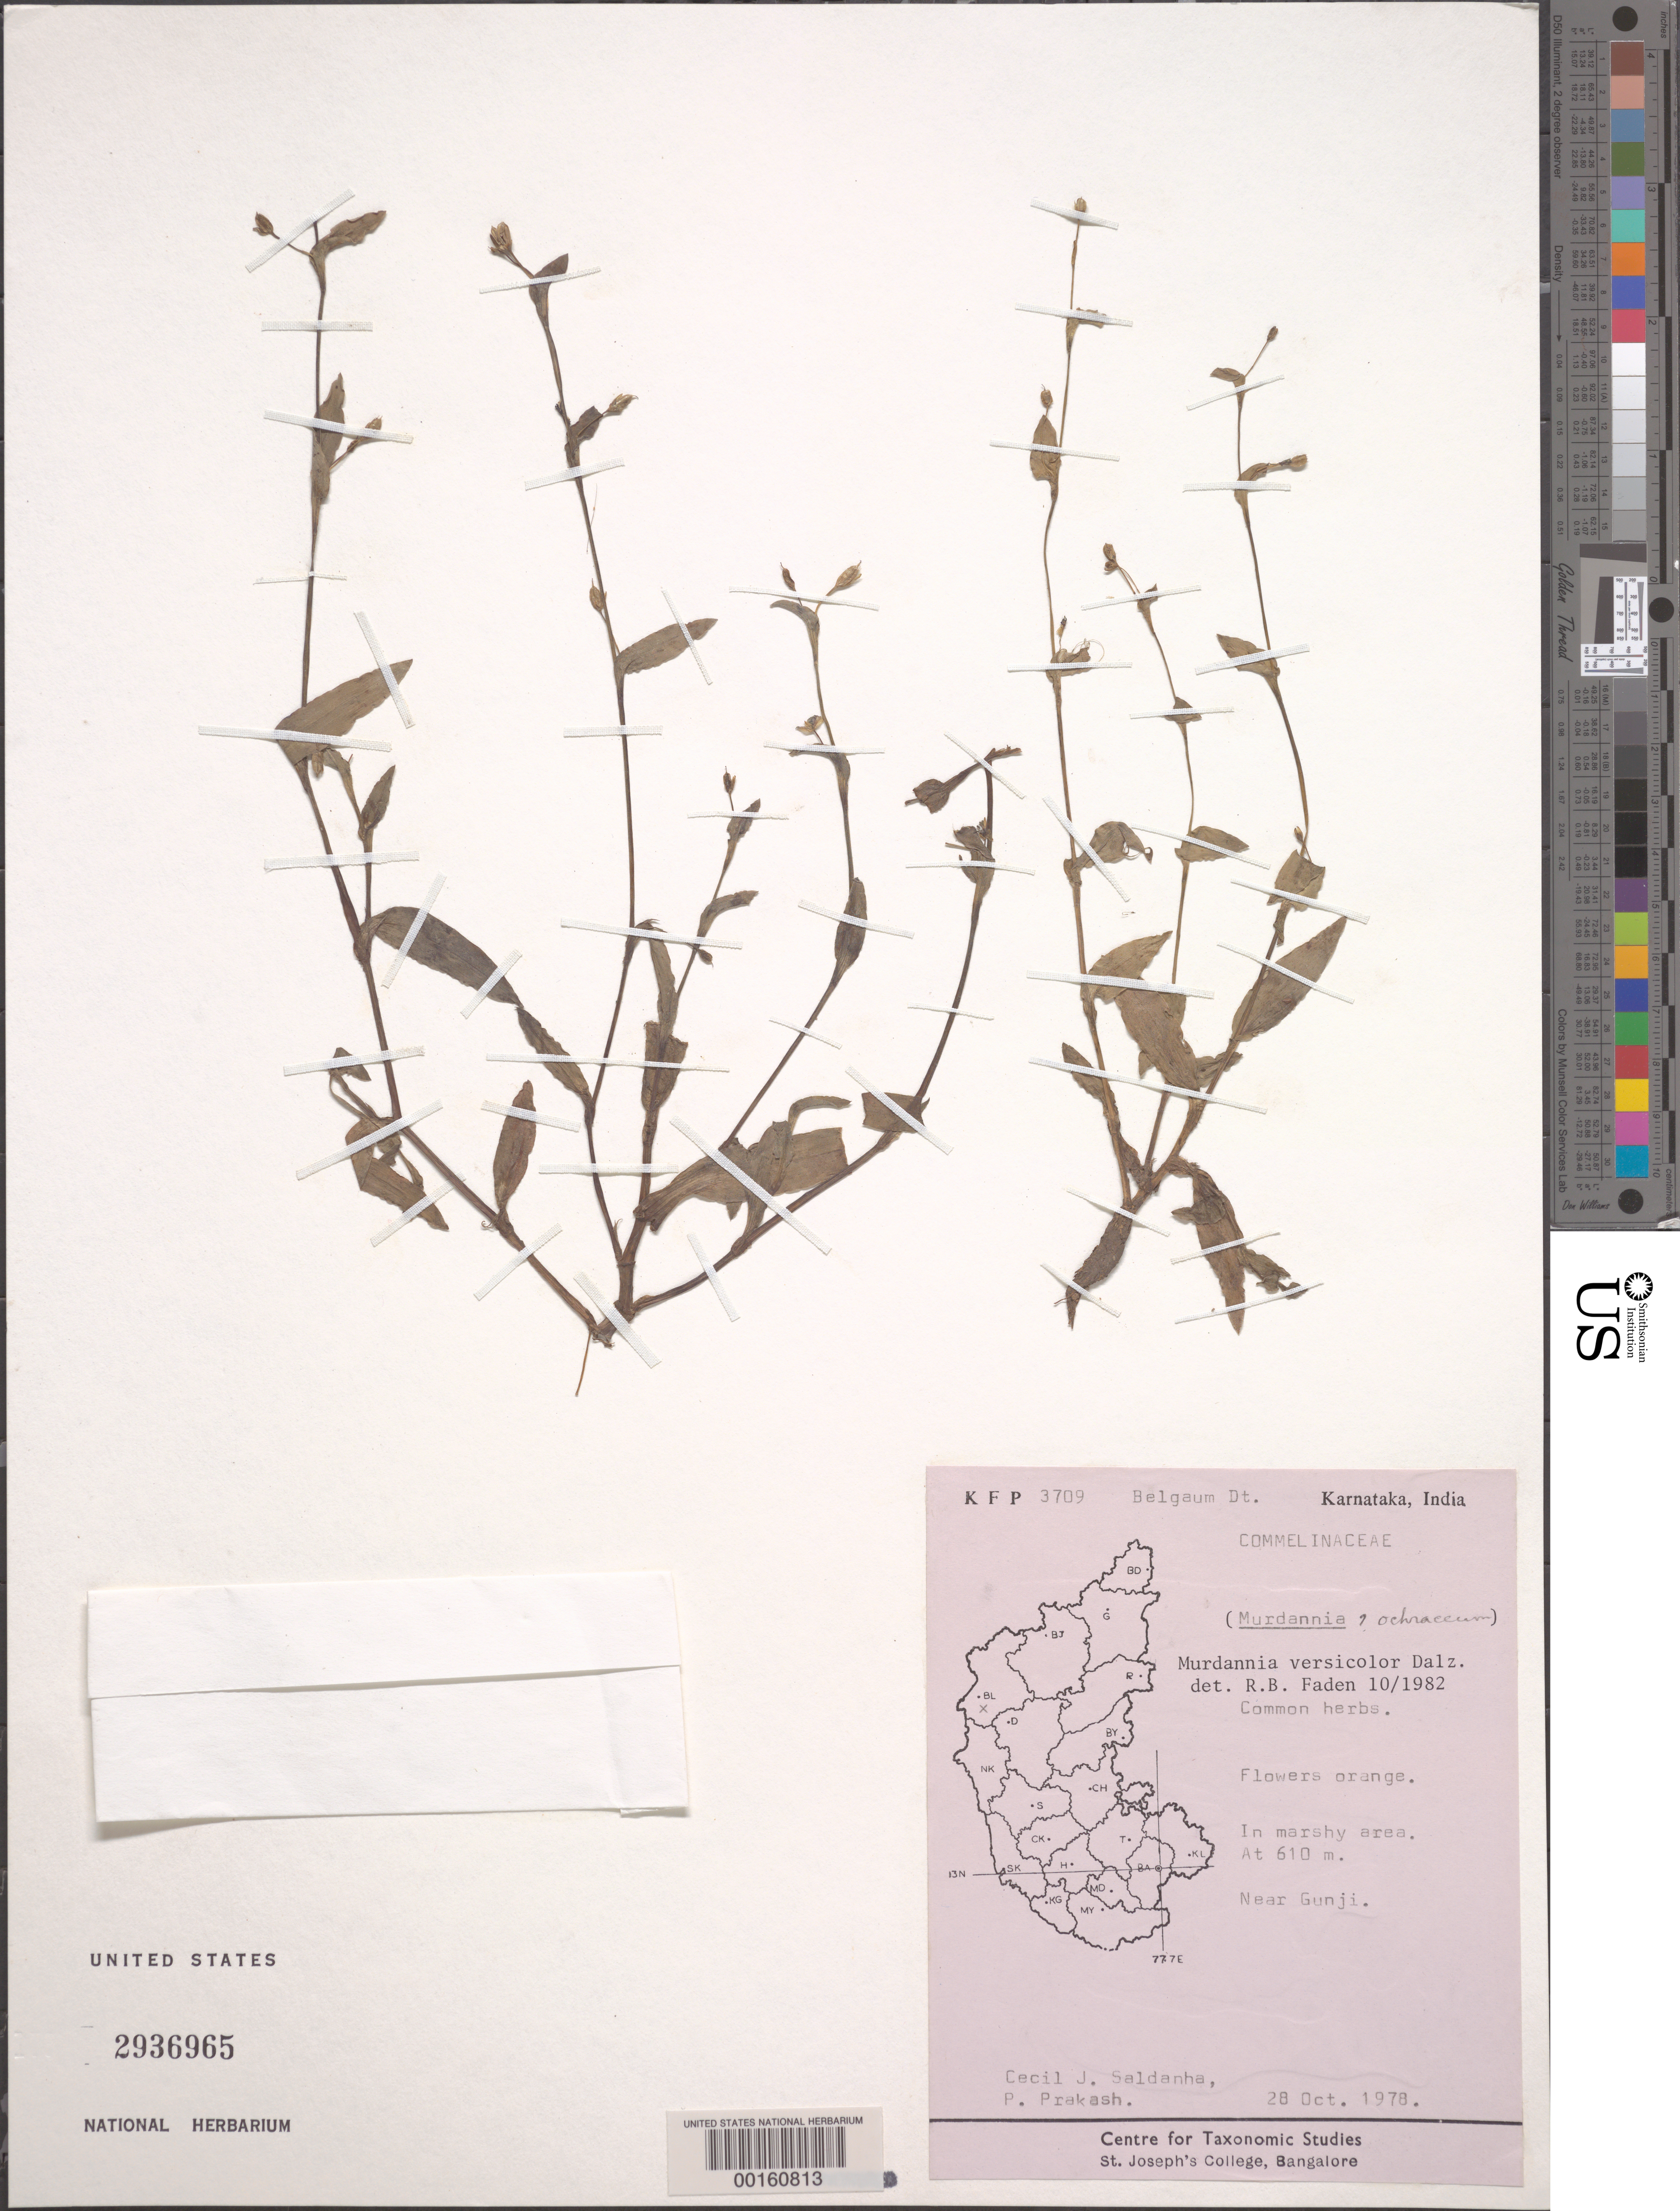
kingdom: Plantae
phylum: Tracheophyta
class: Liliopsida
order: Commelinales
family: Commelinaceae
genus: Murdannia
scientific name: Murdannia versicolor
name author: (Dalzell) G. Brückn.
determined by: Faden, Robert B., (US), Smithsonian Institution - National Museum of Natural History (UNITED STATES)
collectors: C. J. Saldanha & P. Prakash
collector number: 3709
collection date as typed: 28 Oct 1978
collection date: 1978-10-28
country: India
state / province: Karnataka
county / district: Belgaum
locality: Near gunji, mysore state [mysore state = karnataka.]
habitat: Marshy areas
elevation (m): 610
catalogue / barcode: US 2936965